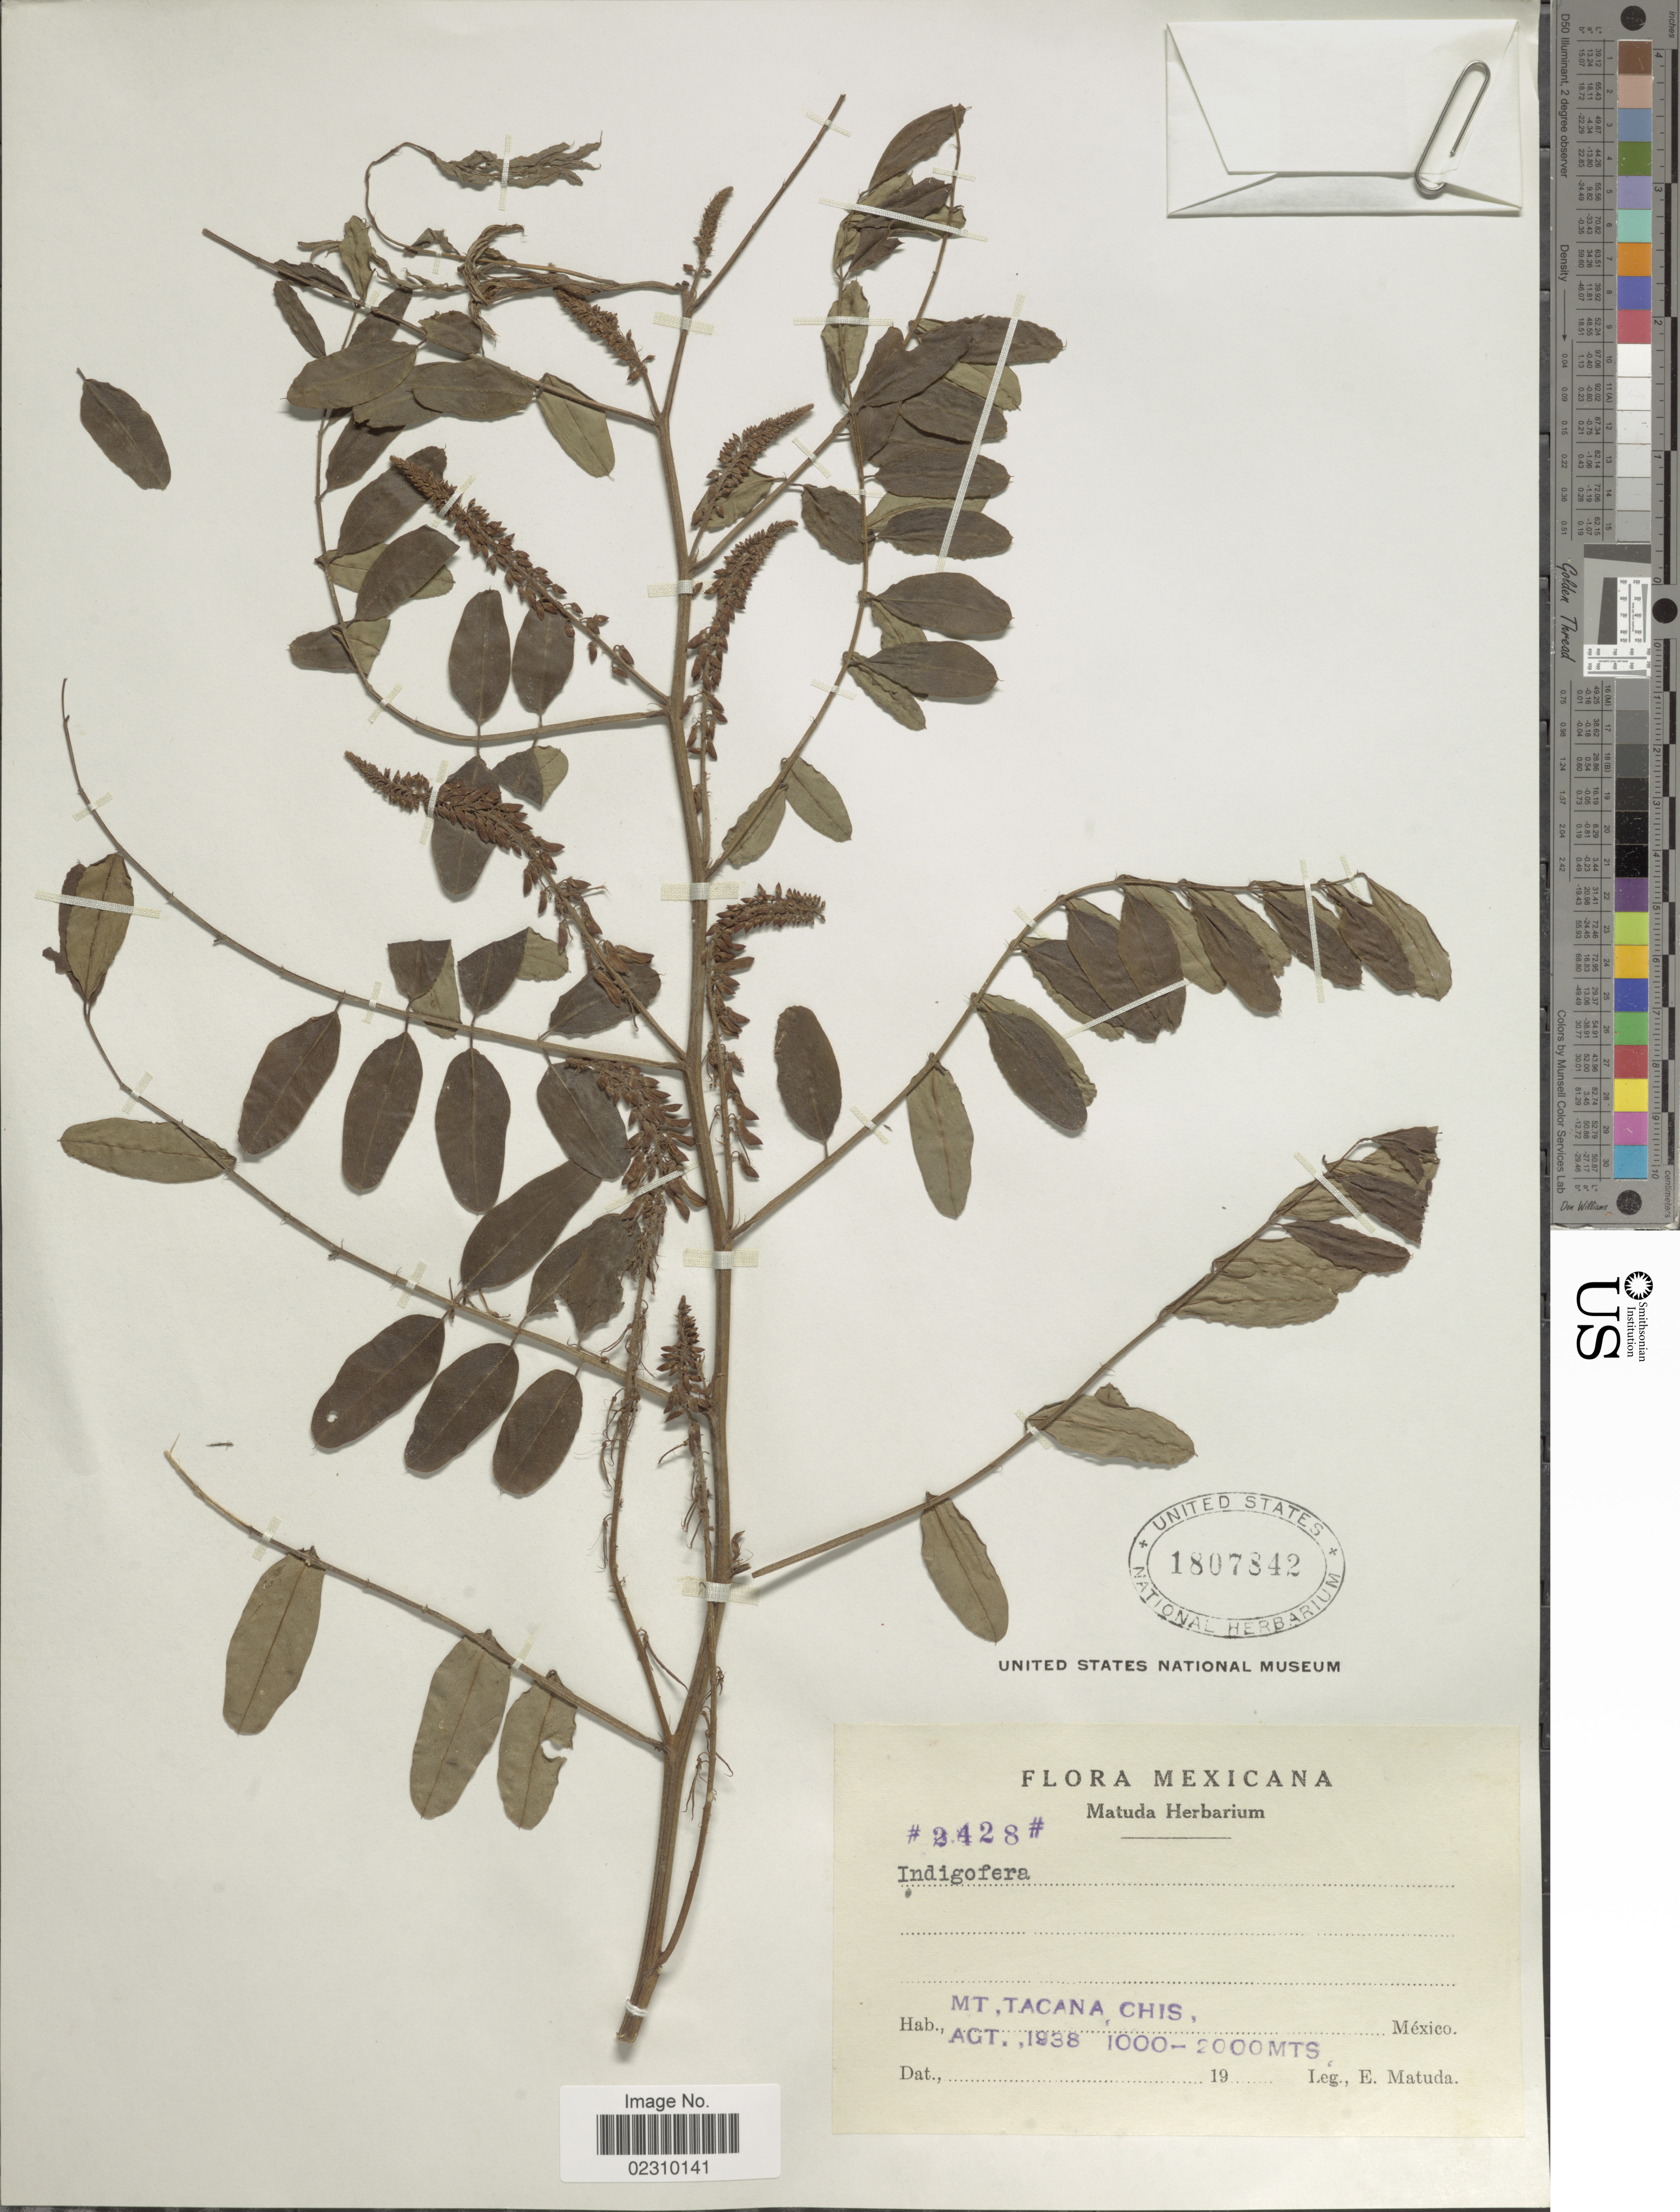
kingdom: Plantae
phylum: Tracheophyta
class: Magnoliopsida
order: Fabales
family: Fabaceae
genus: Indigofera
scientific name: Indigofera sp.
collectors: E. Matuda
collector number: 2428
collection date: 1938-08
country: Mexico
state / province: Chiapas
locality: Mt. Tacana, Chis. Mexico.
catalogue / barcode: US 1807842